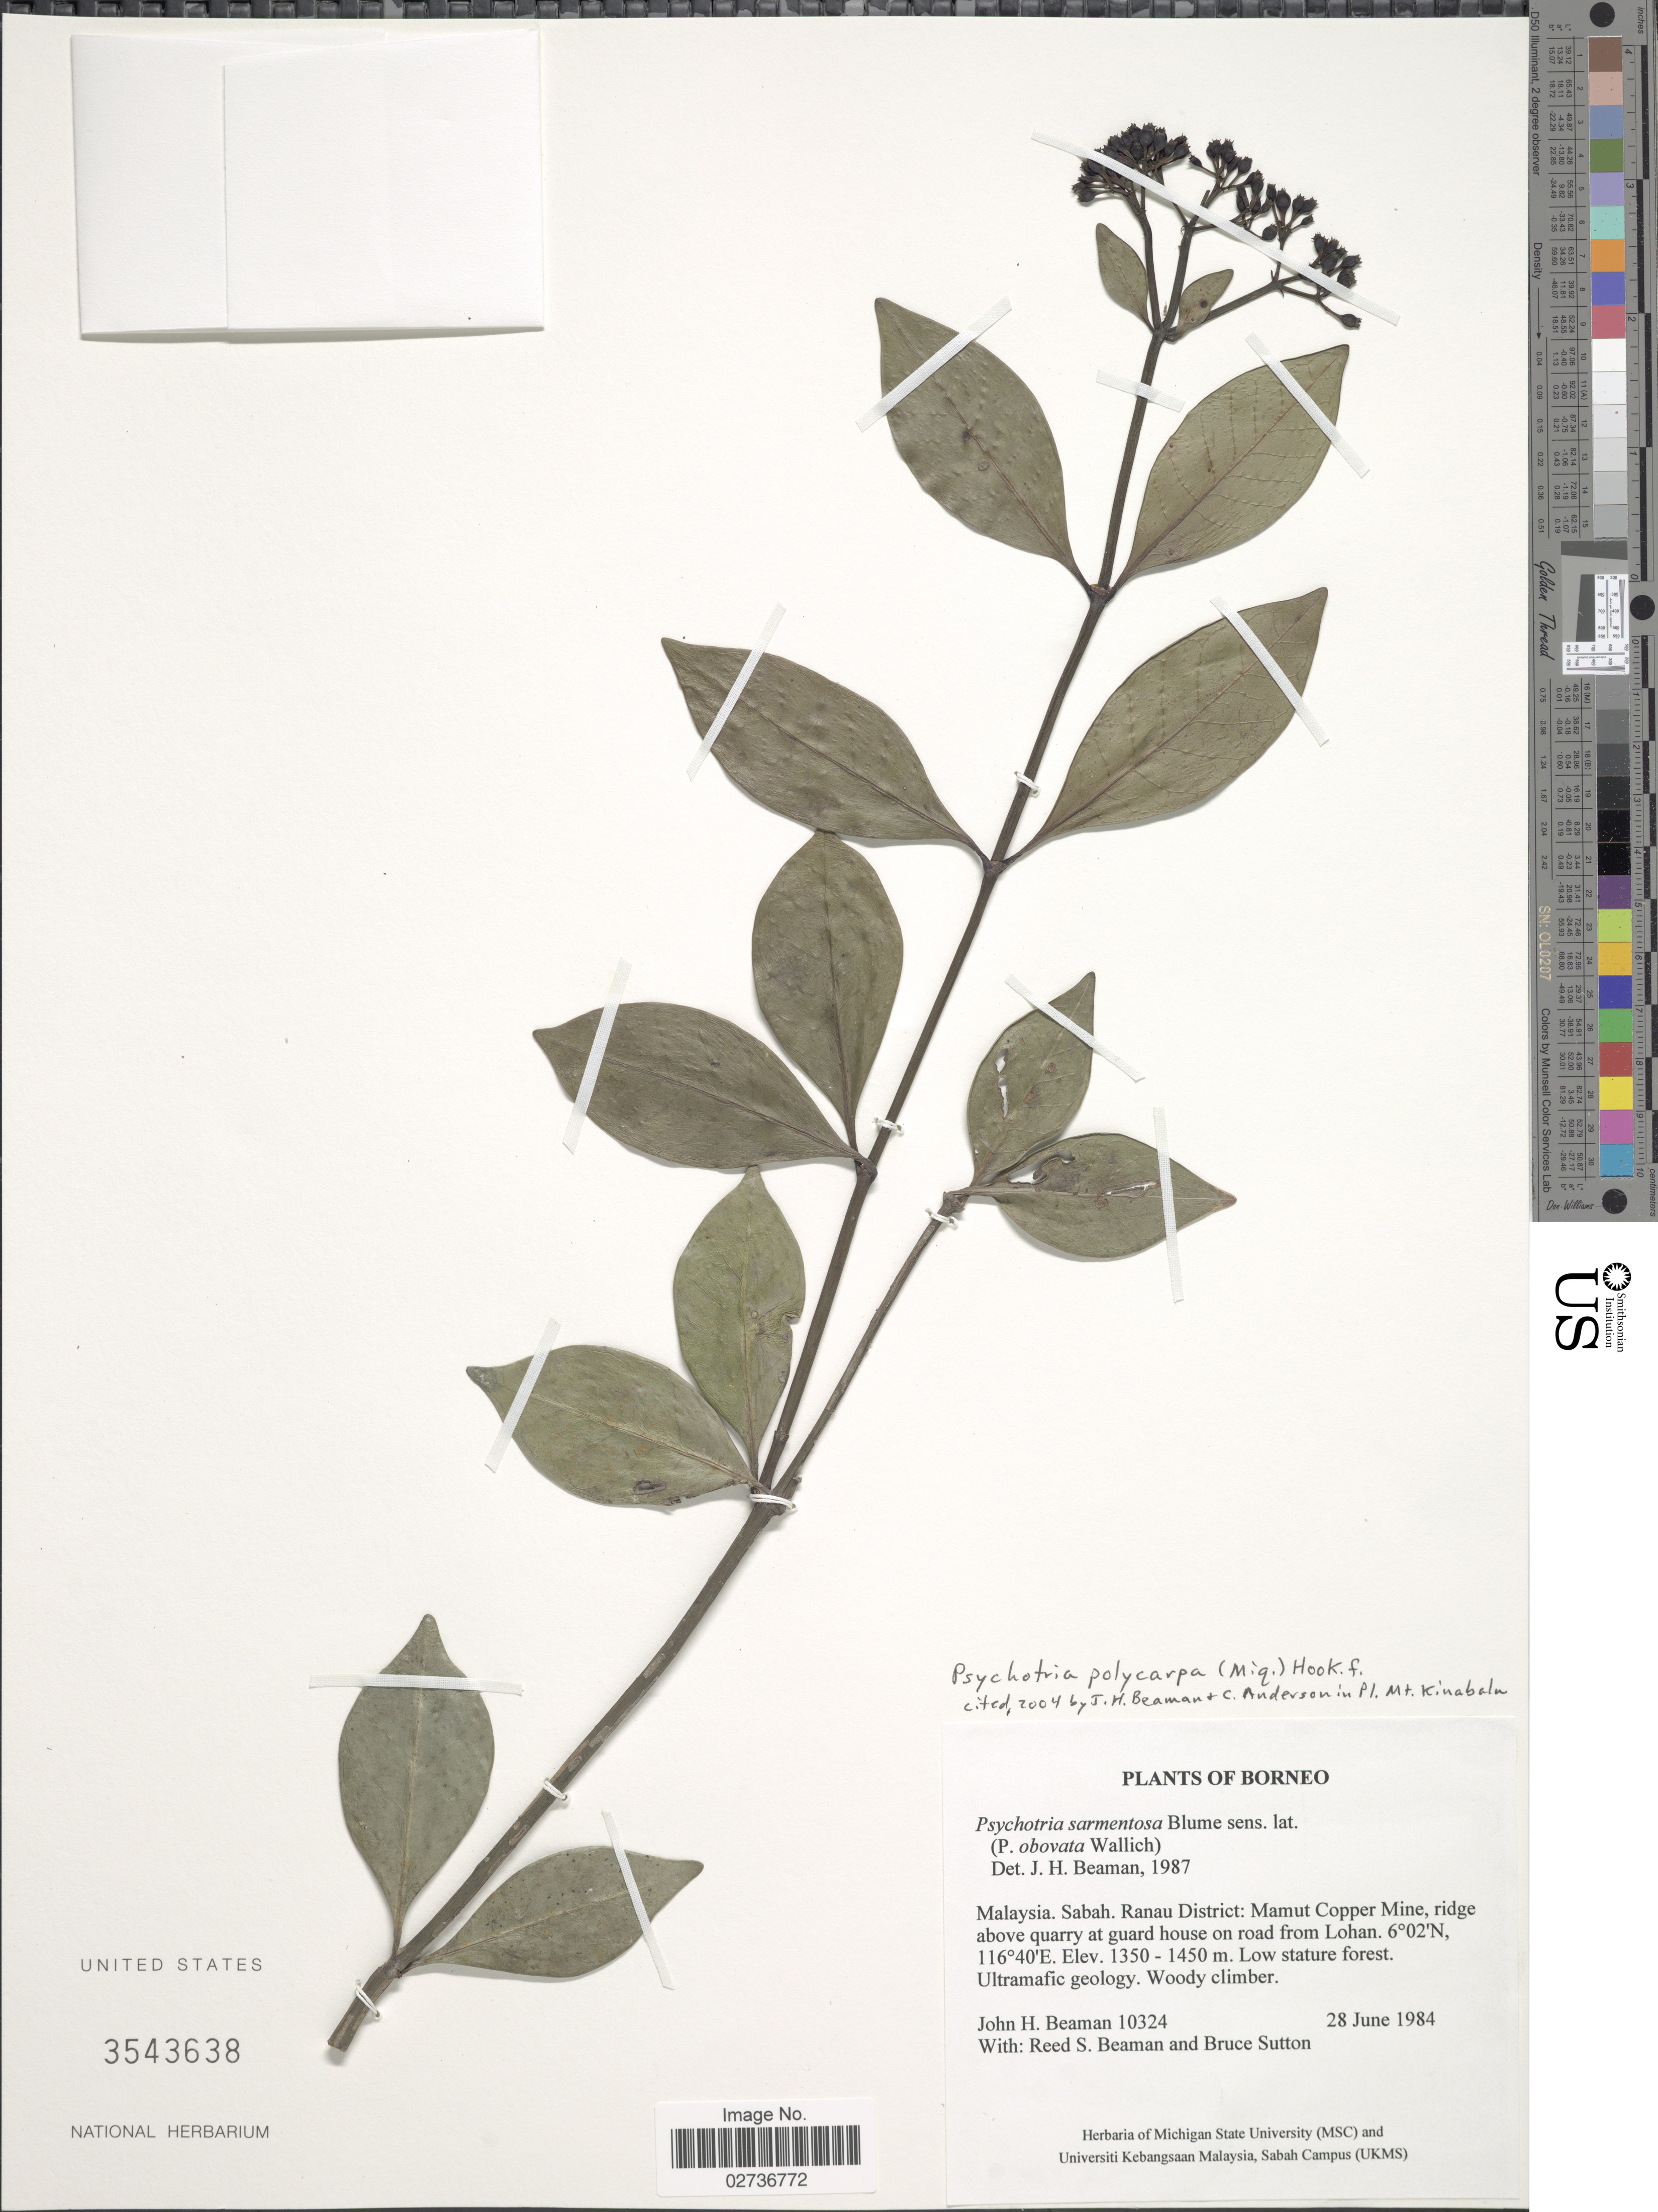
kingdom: Plantae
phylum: Tracheophyta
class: Magnoliopsida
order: Gentianales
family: Rubiaceae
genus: Psychotria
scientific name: Psychotria polycarpa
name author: (Miq.) Hook. f.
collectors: J. H. Beaman, R. S. Beaman & B. Sutton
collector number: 10324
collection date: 1984-06-28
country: Malaysia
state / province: Sabah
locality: Borneo. Malaysia. Sabah. Ranau District: Mamut Copper Mine, ridge above quarry at guard house on road from Lohan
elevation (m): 1350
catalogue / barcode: US 3543638